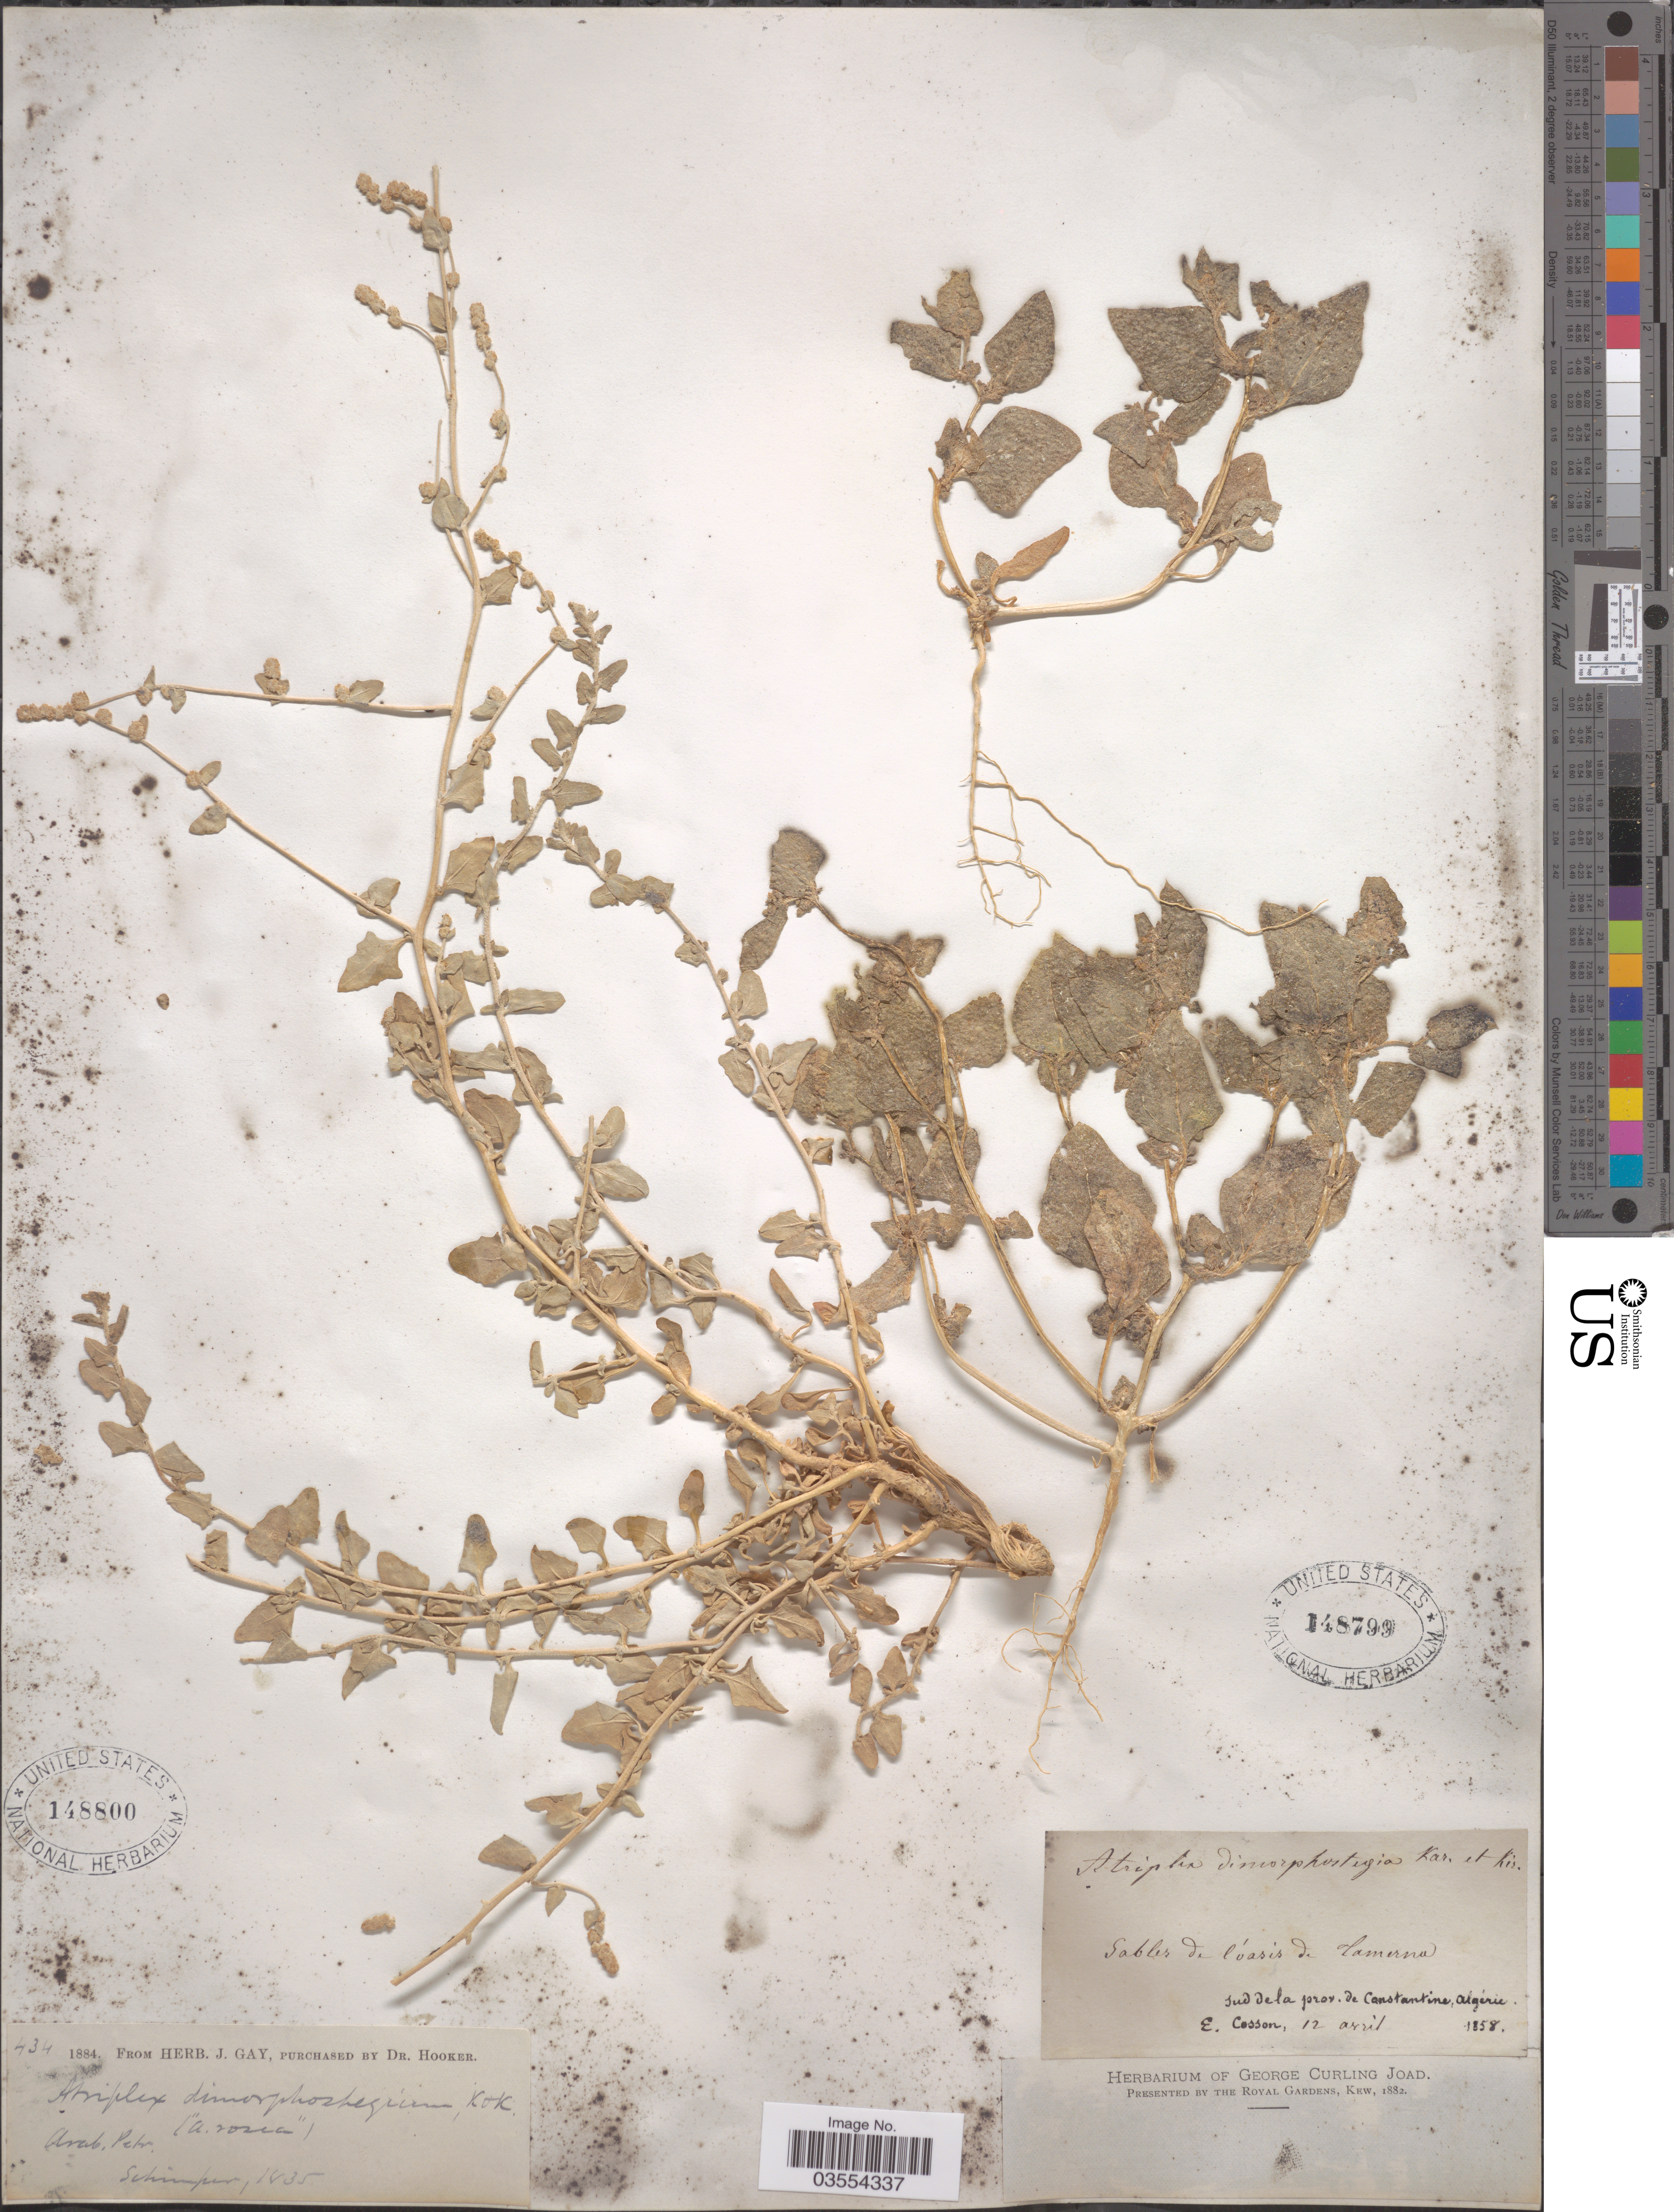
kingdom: Plantae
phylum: Tracheophyta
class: Magnoliopsida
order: Caryophyllales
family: Amaranthaceae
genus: Atriplex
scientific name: Atriplex dimorphostegia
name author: Kar. & Kir.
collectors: -. Schimper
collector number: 434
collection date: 1835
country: Egypt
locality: Arab. Petr. [probably Sinai]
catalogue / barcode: US 148800-2